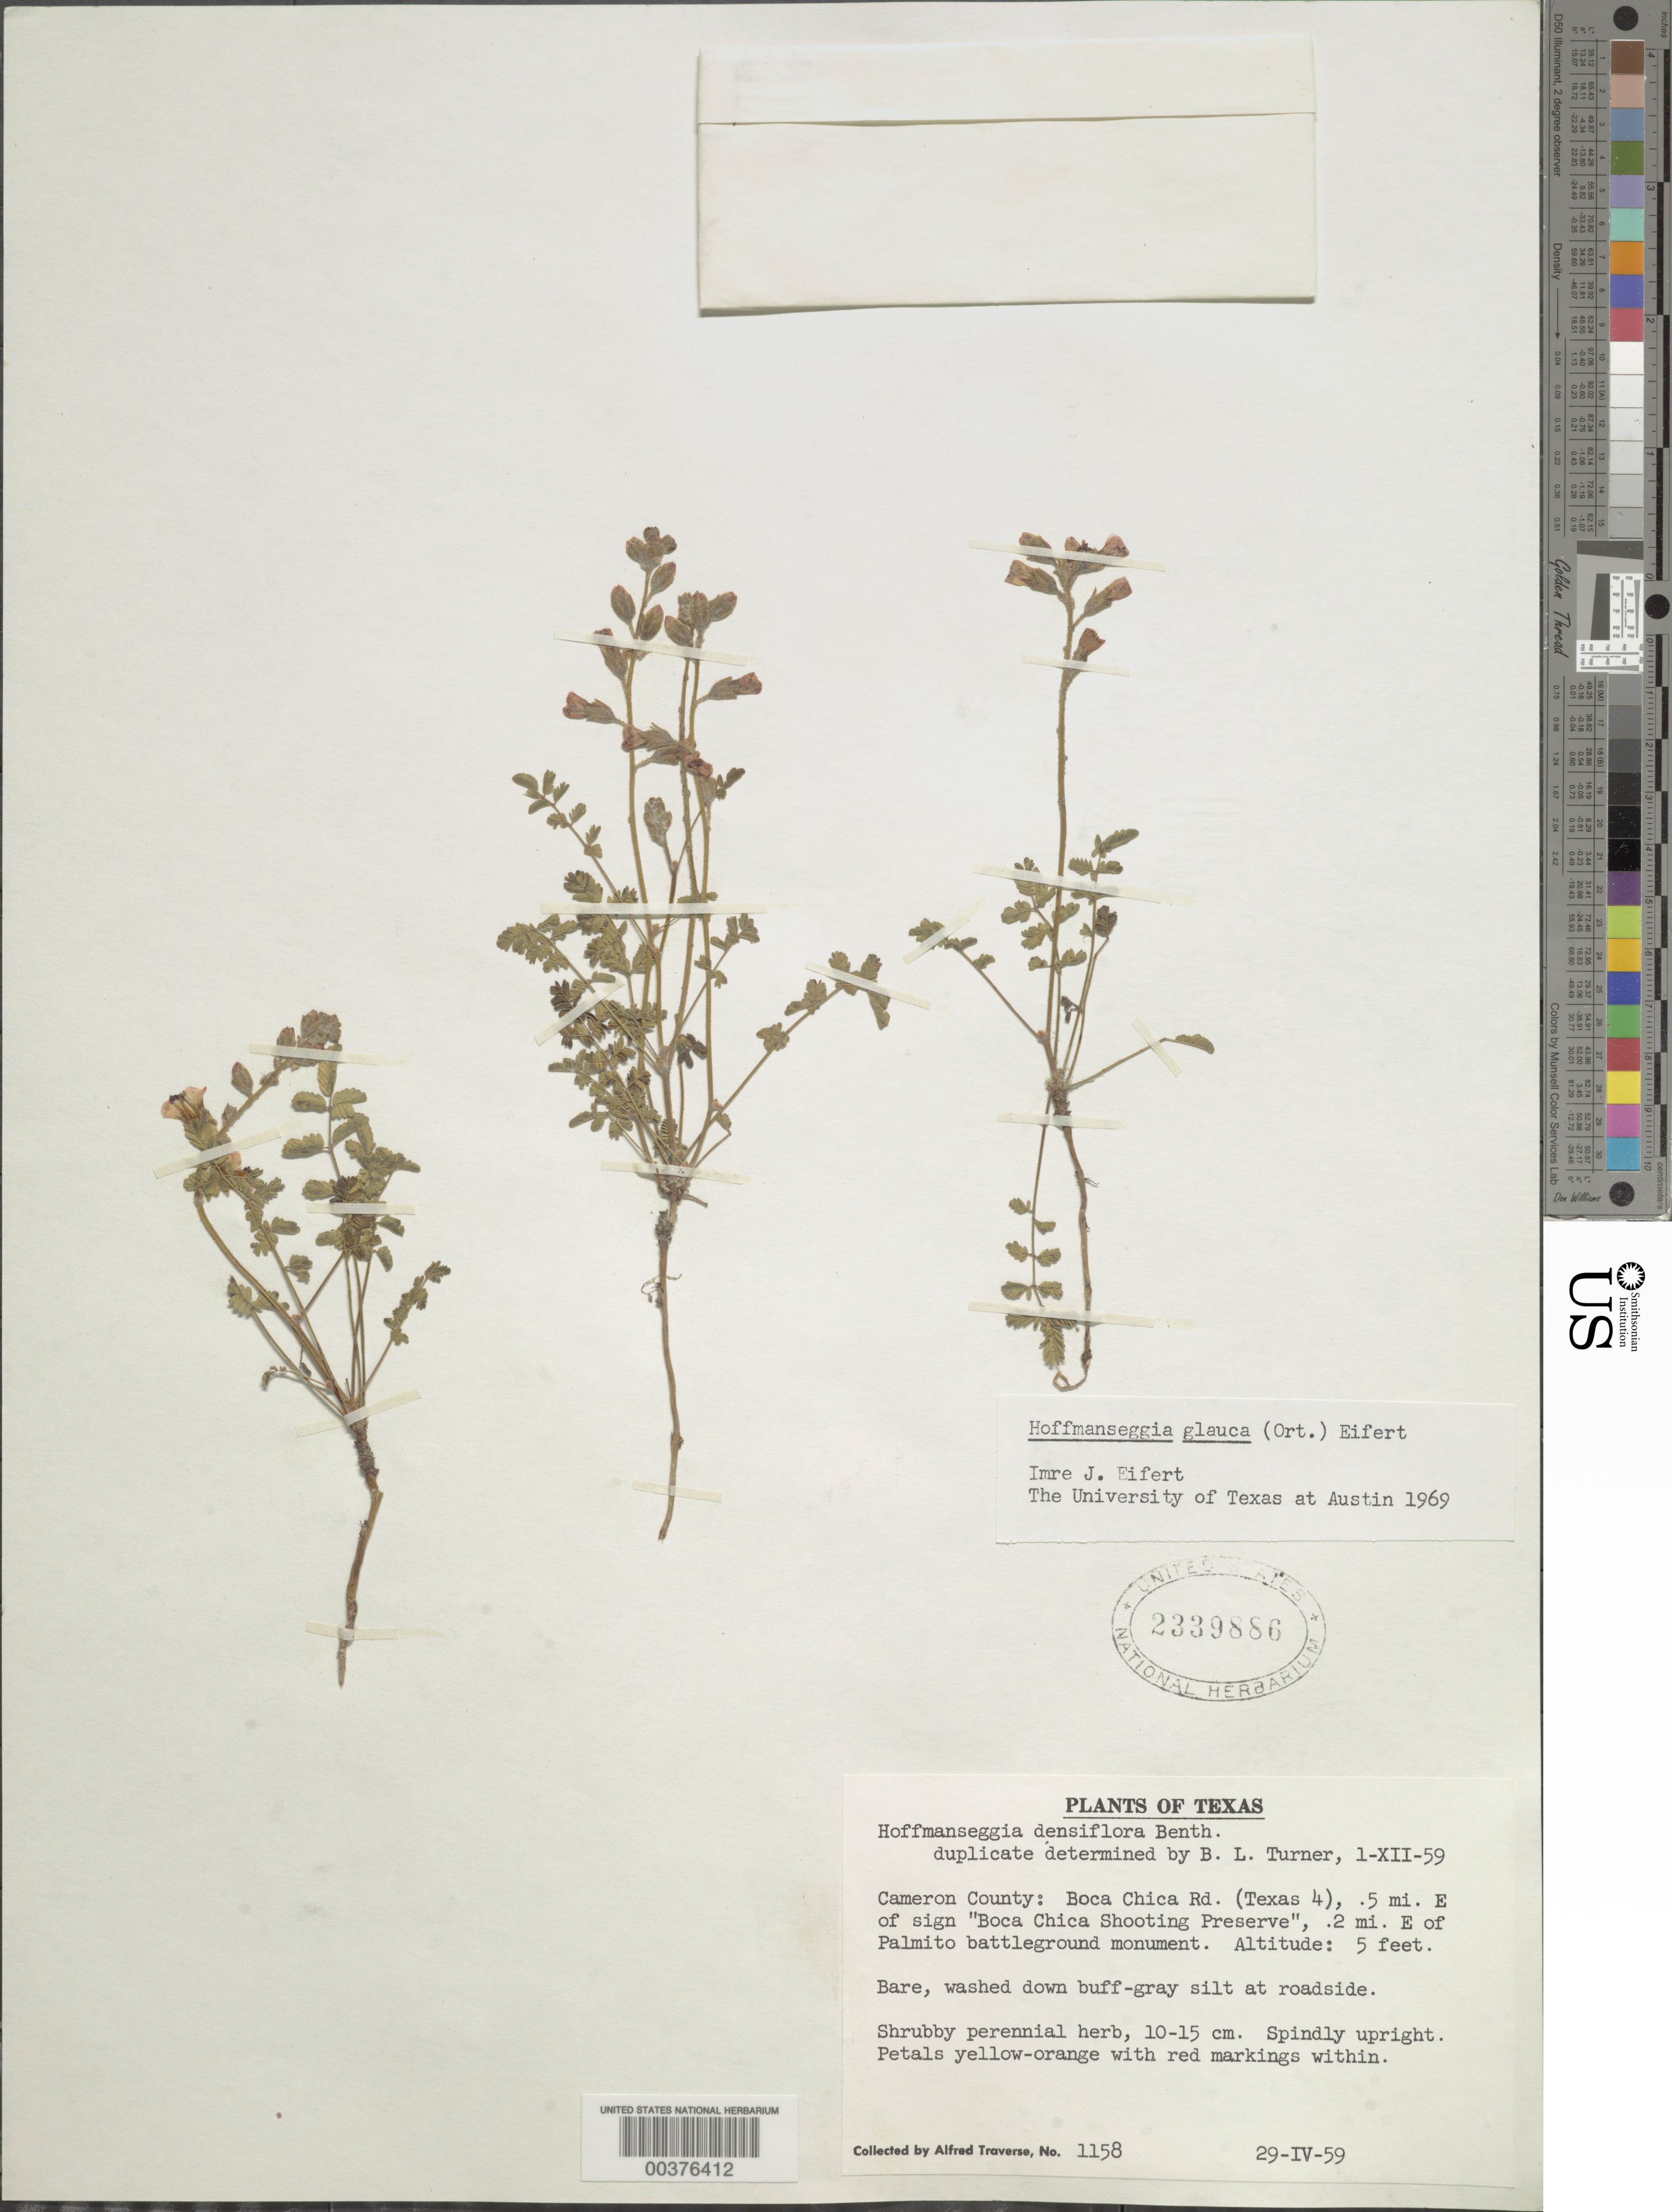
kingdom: Plantae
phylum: Tracheophyta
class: Magnoliopsida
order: Fabales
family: Fabaceae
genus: Hoffmannseggia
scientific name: Hoffmannseggia glauca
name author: (Ortega) Eifert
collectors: A. Traverse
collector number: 1158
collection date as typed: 29 Apr 1959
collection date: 1959-04-29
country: United States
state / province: Texas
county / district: Cameron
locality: Boca chica road (texas 4), 0.5 mi e of sign "boca chica shooting preserve", 0.2 mi e of palmito battleground monument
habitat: Bare. washed down buff-gray silt at roadside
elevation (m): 2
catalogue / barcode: US 2339886